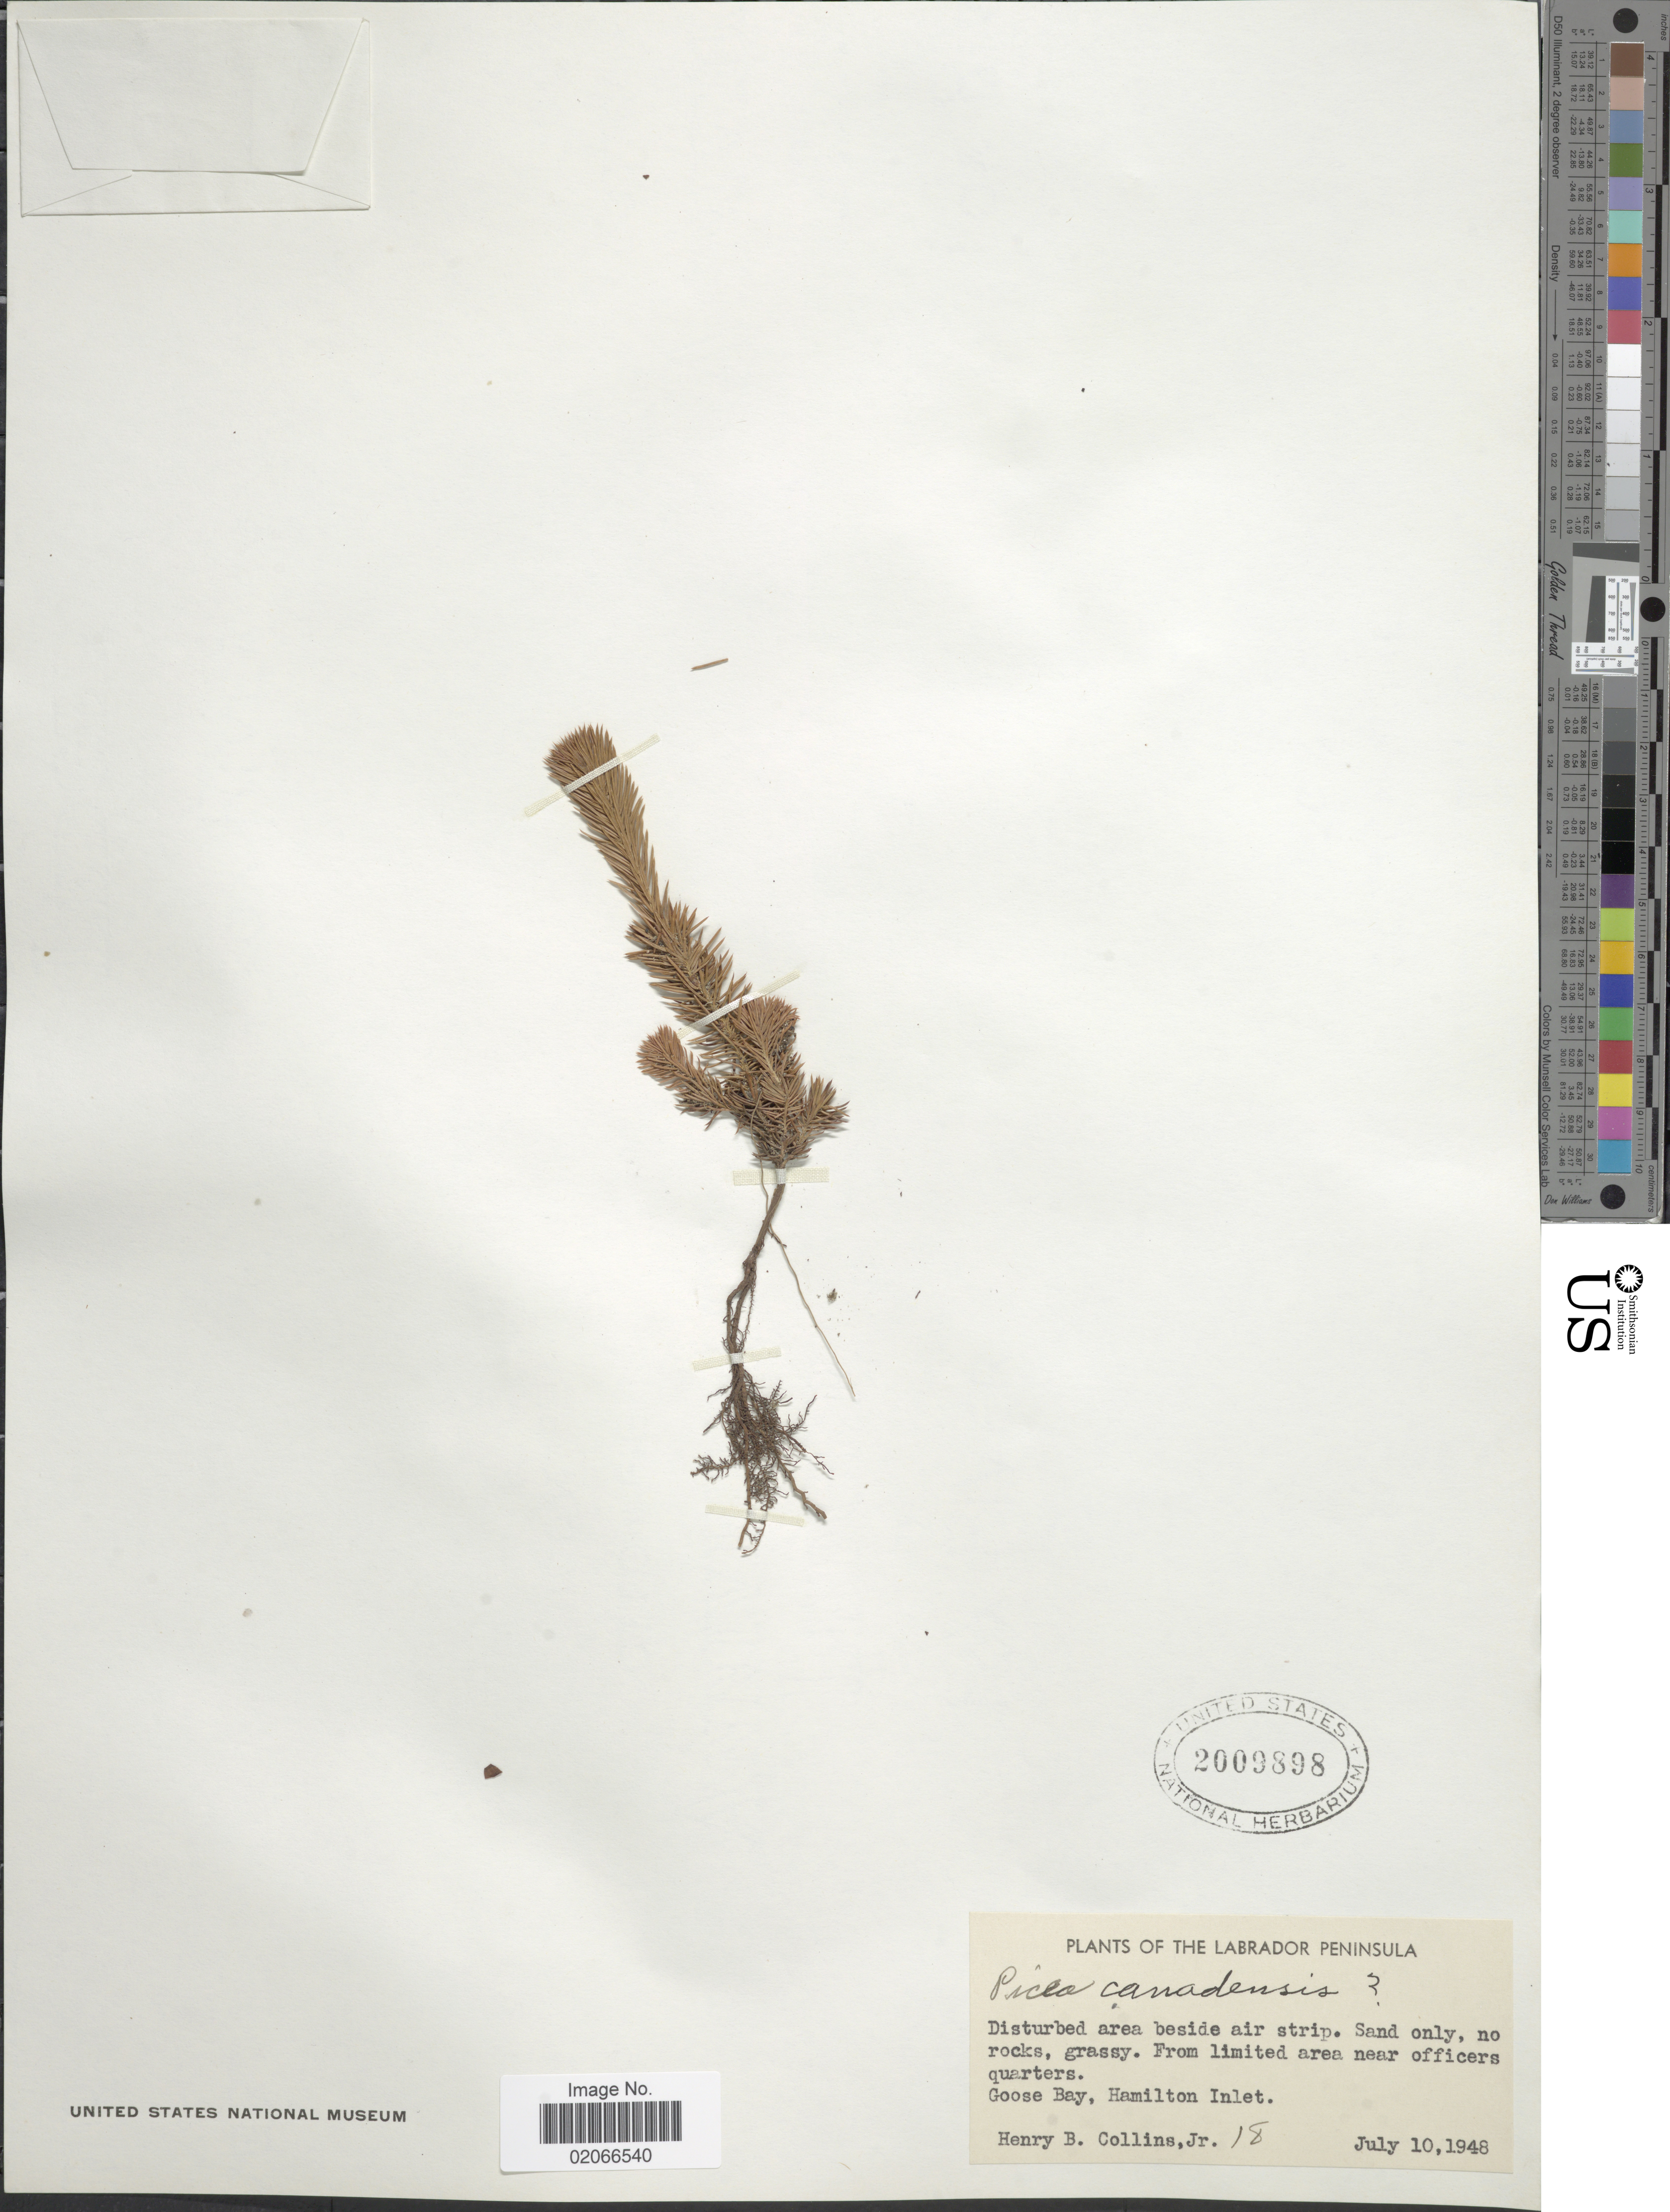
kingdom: Plantae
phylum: Tracheophyta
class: Pinopsida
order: Pinales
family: Pinaceae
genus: Picea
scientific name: Picea glauca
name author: (Moench) Voss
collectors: H. Collins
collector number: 18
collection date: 1948-07-10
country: Canada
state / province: Newfoundland and Labrador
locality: Labrador Peninsula, disturbed area beside air stripo, Goose Bay, Hamilton Inlet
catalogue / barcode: US 2009898